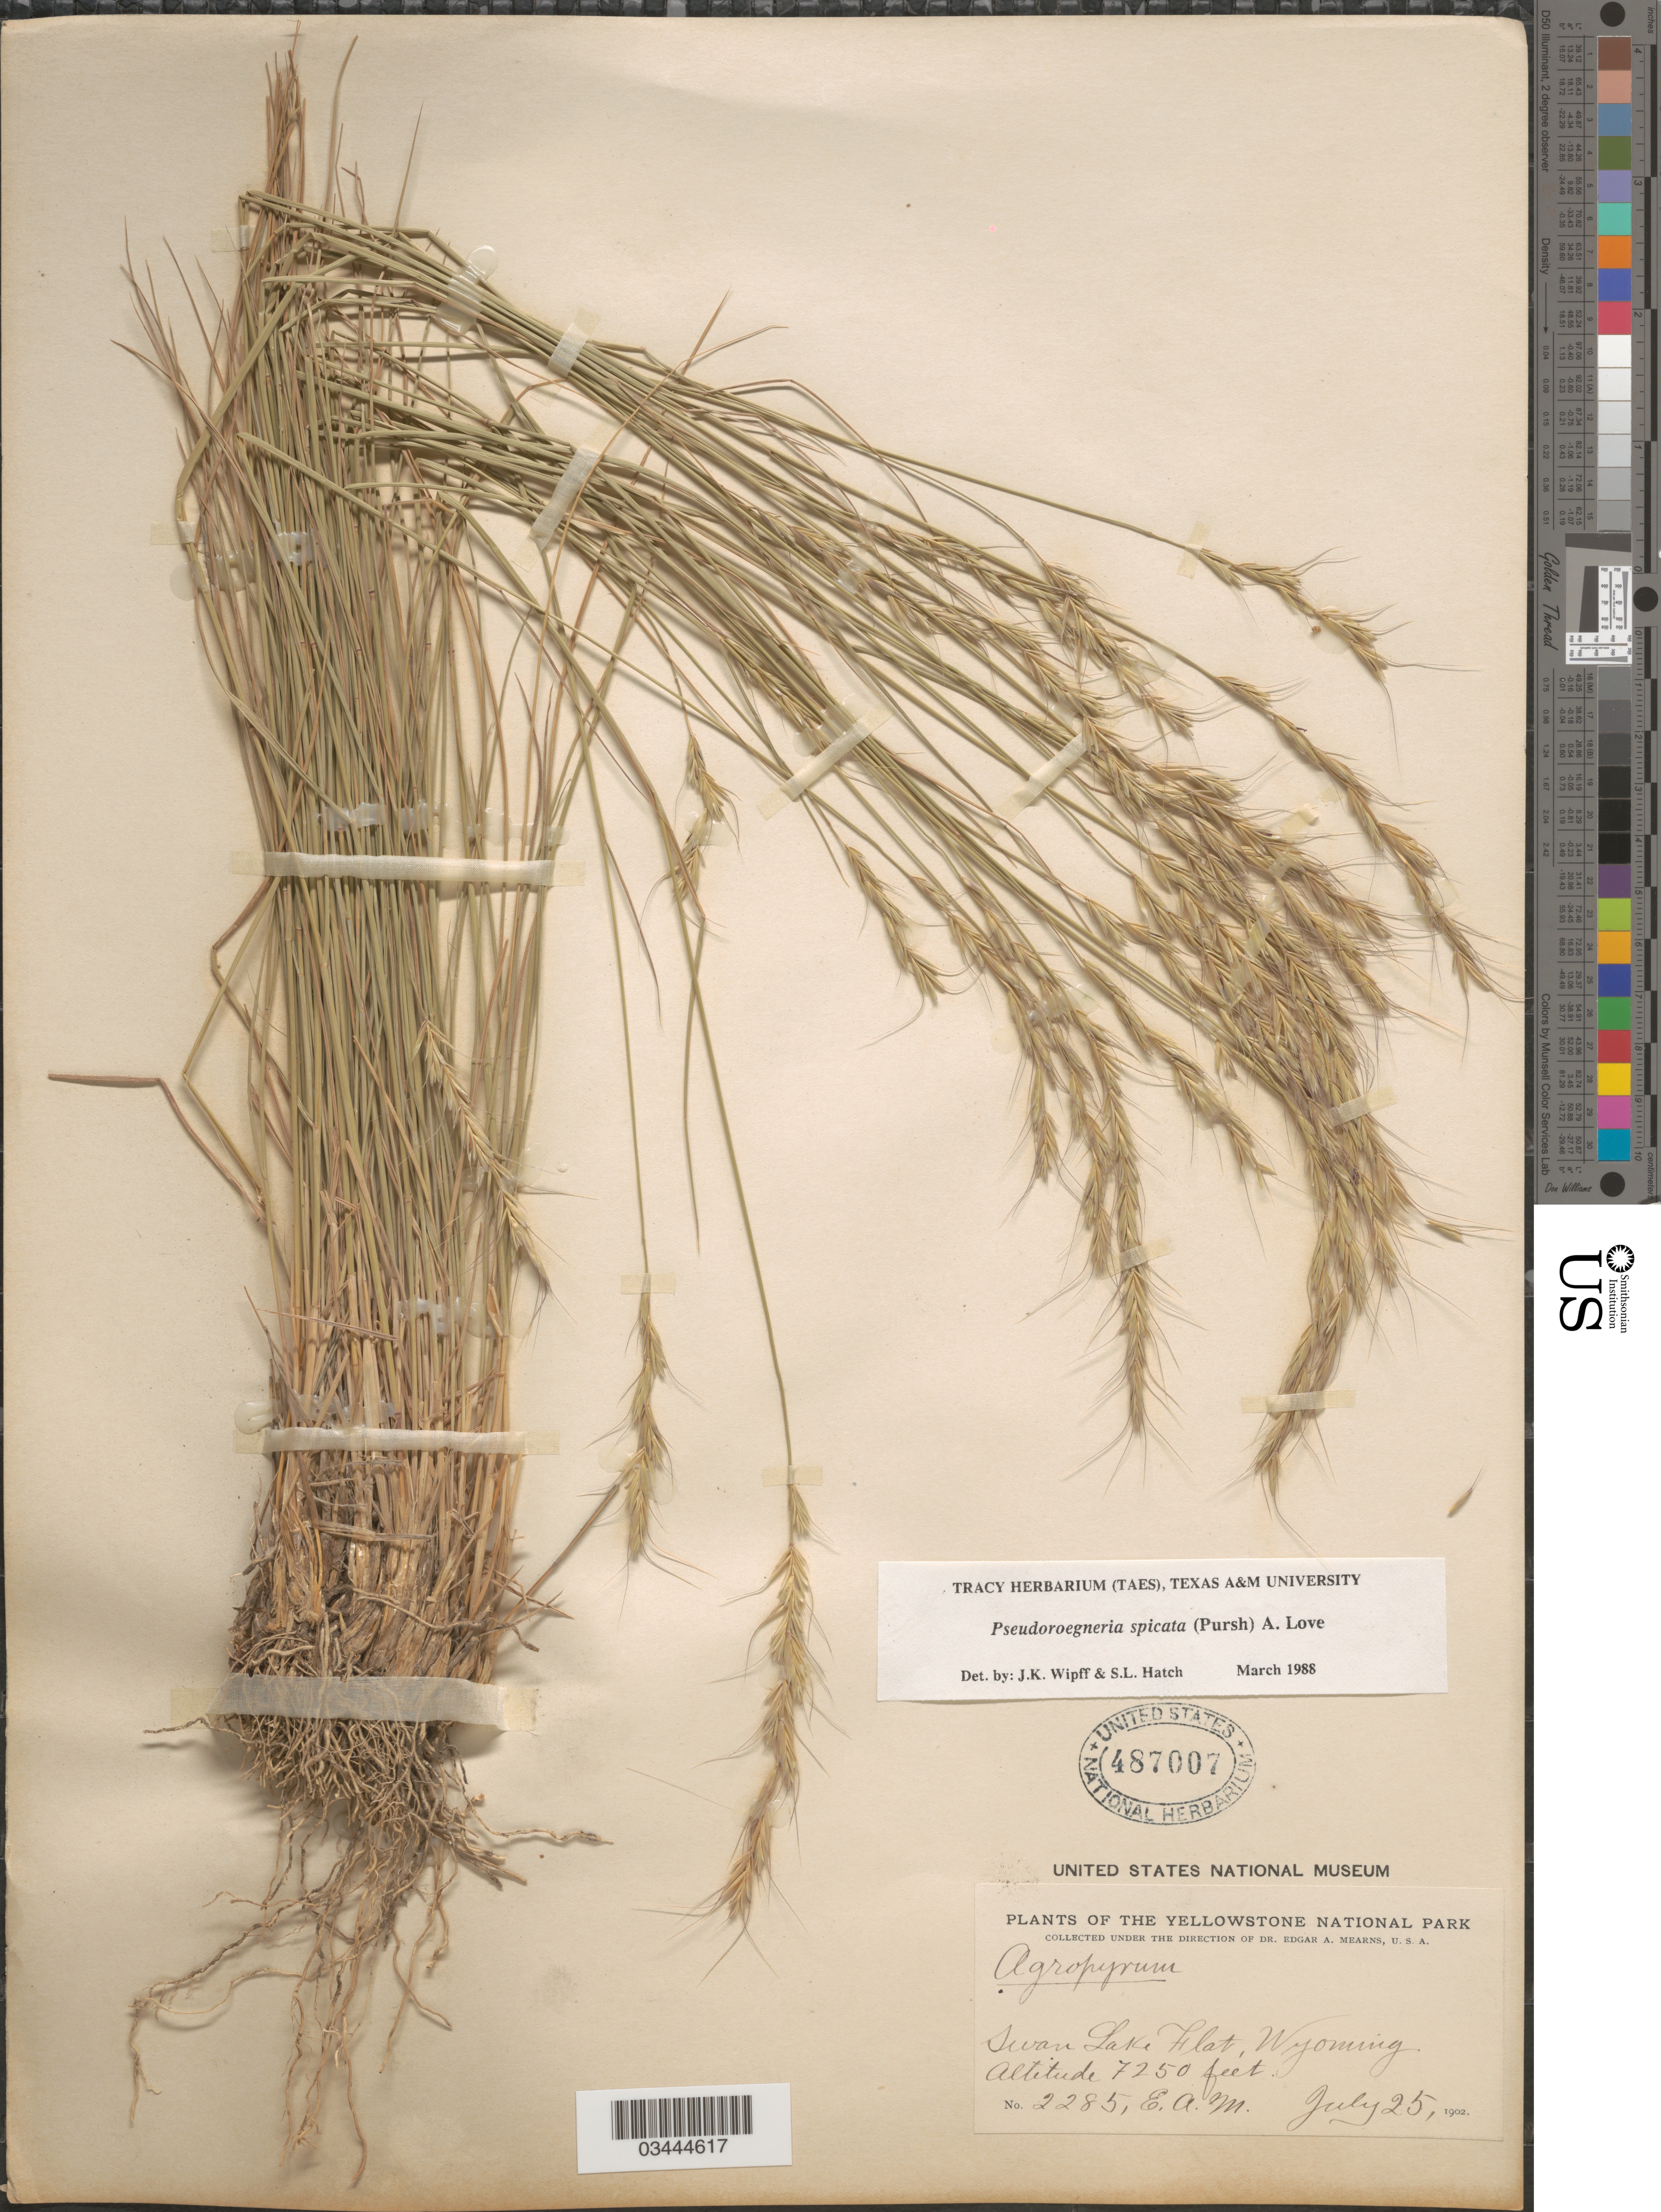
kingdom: Plantae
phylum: Tracheophyta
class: Liliopsida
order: Poales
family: Poaceae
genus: Pseudoroegneria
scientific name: Pseudoroegneria spicata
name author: (Pursh) Á. Löve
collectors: E. A. Mearns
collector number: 2285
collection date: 1902-07-25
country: United States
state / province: Wyoming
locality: The Yellowstone National Park. Swan Lake Flat.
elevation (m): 2210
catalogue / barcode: US 487007